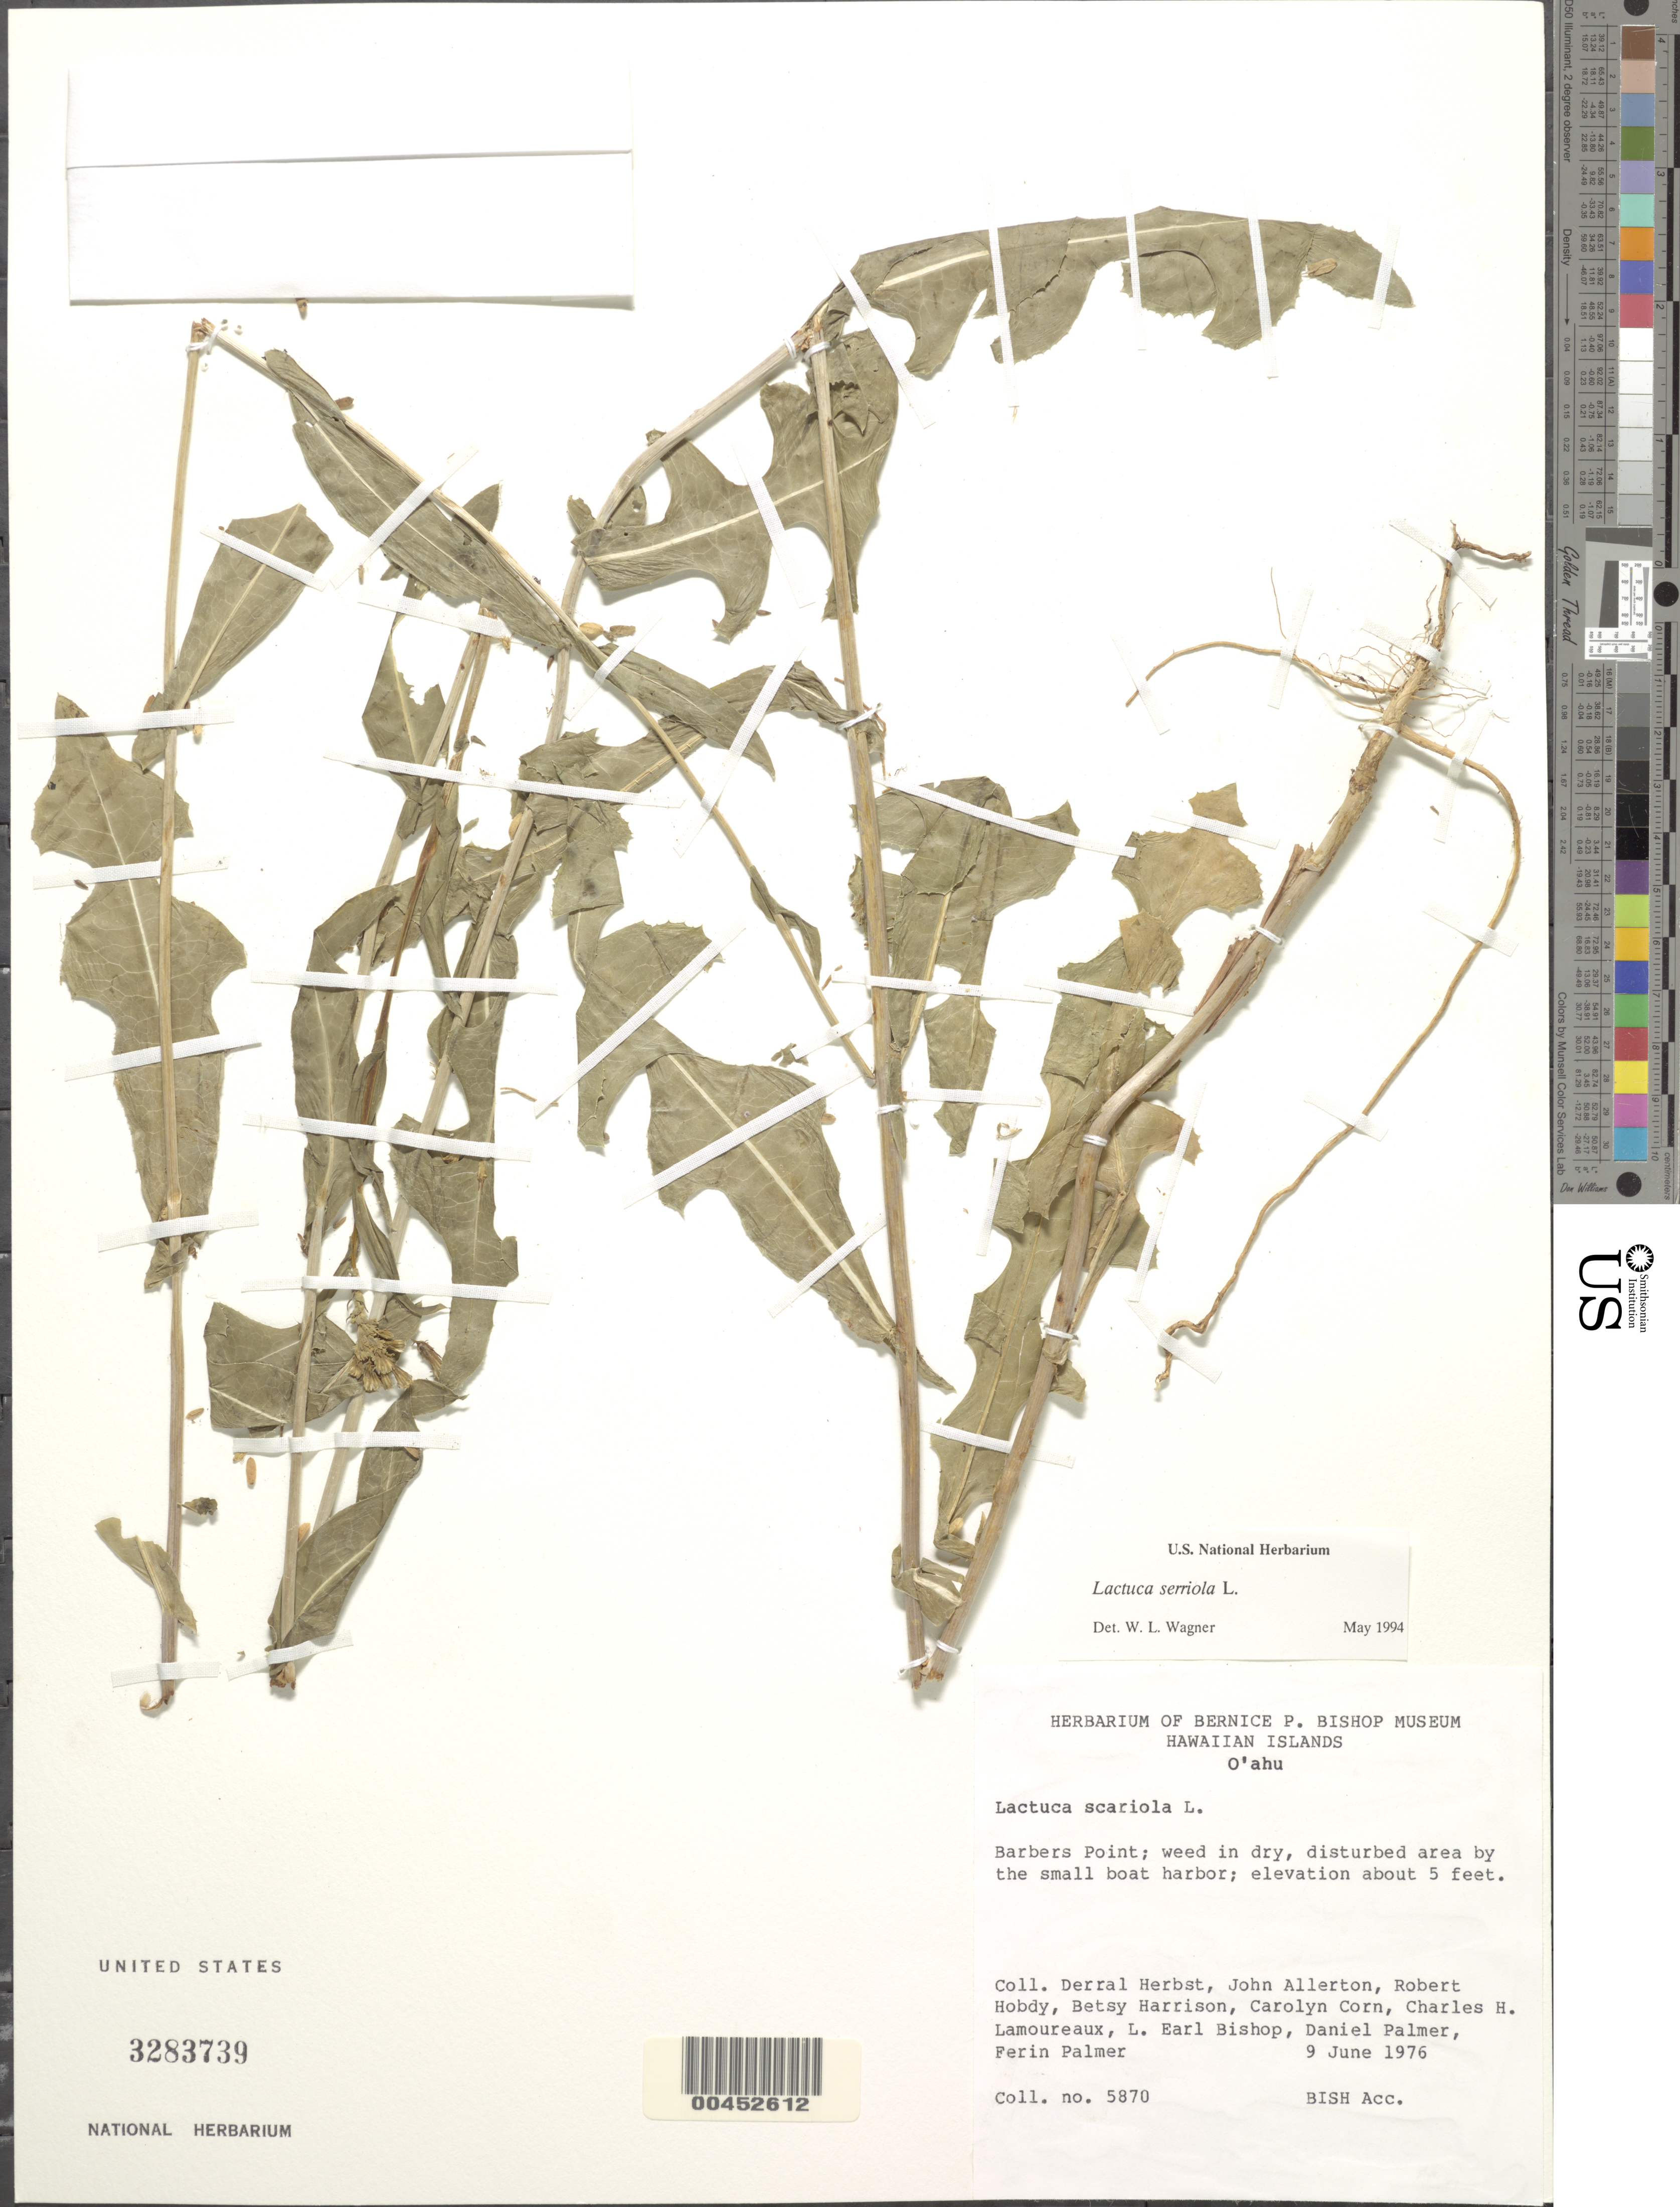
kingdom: Plantae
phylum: Tracheophyta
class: Magnoliopsida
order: Asterales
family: Asteraceae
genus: Lactuca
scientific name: Lactuca sativa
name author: L.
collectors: D. R. Herbst, J. Allerton, R. Hobdy & B. Harrison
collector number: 5870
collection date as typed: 9 Jun 1976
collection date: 1976-06-09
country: United States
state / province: Hawaii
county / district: Honolulu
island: Oahu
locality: Barber's Point, by small boat harbor.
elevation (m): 2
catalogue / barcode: US 3283739